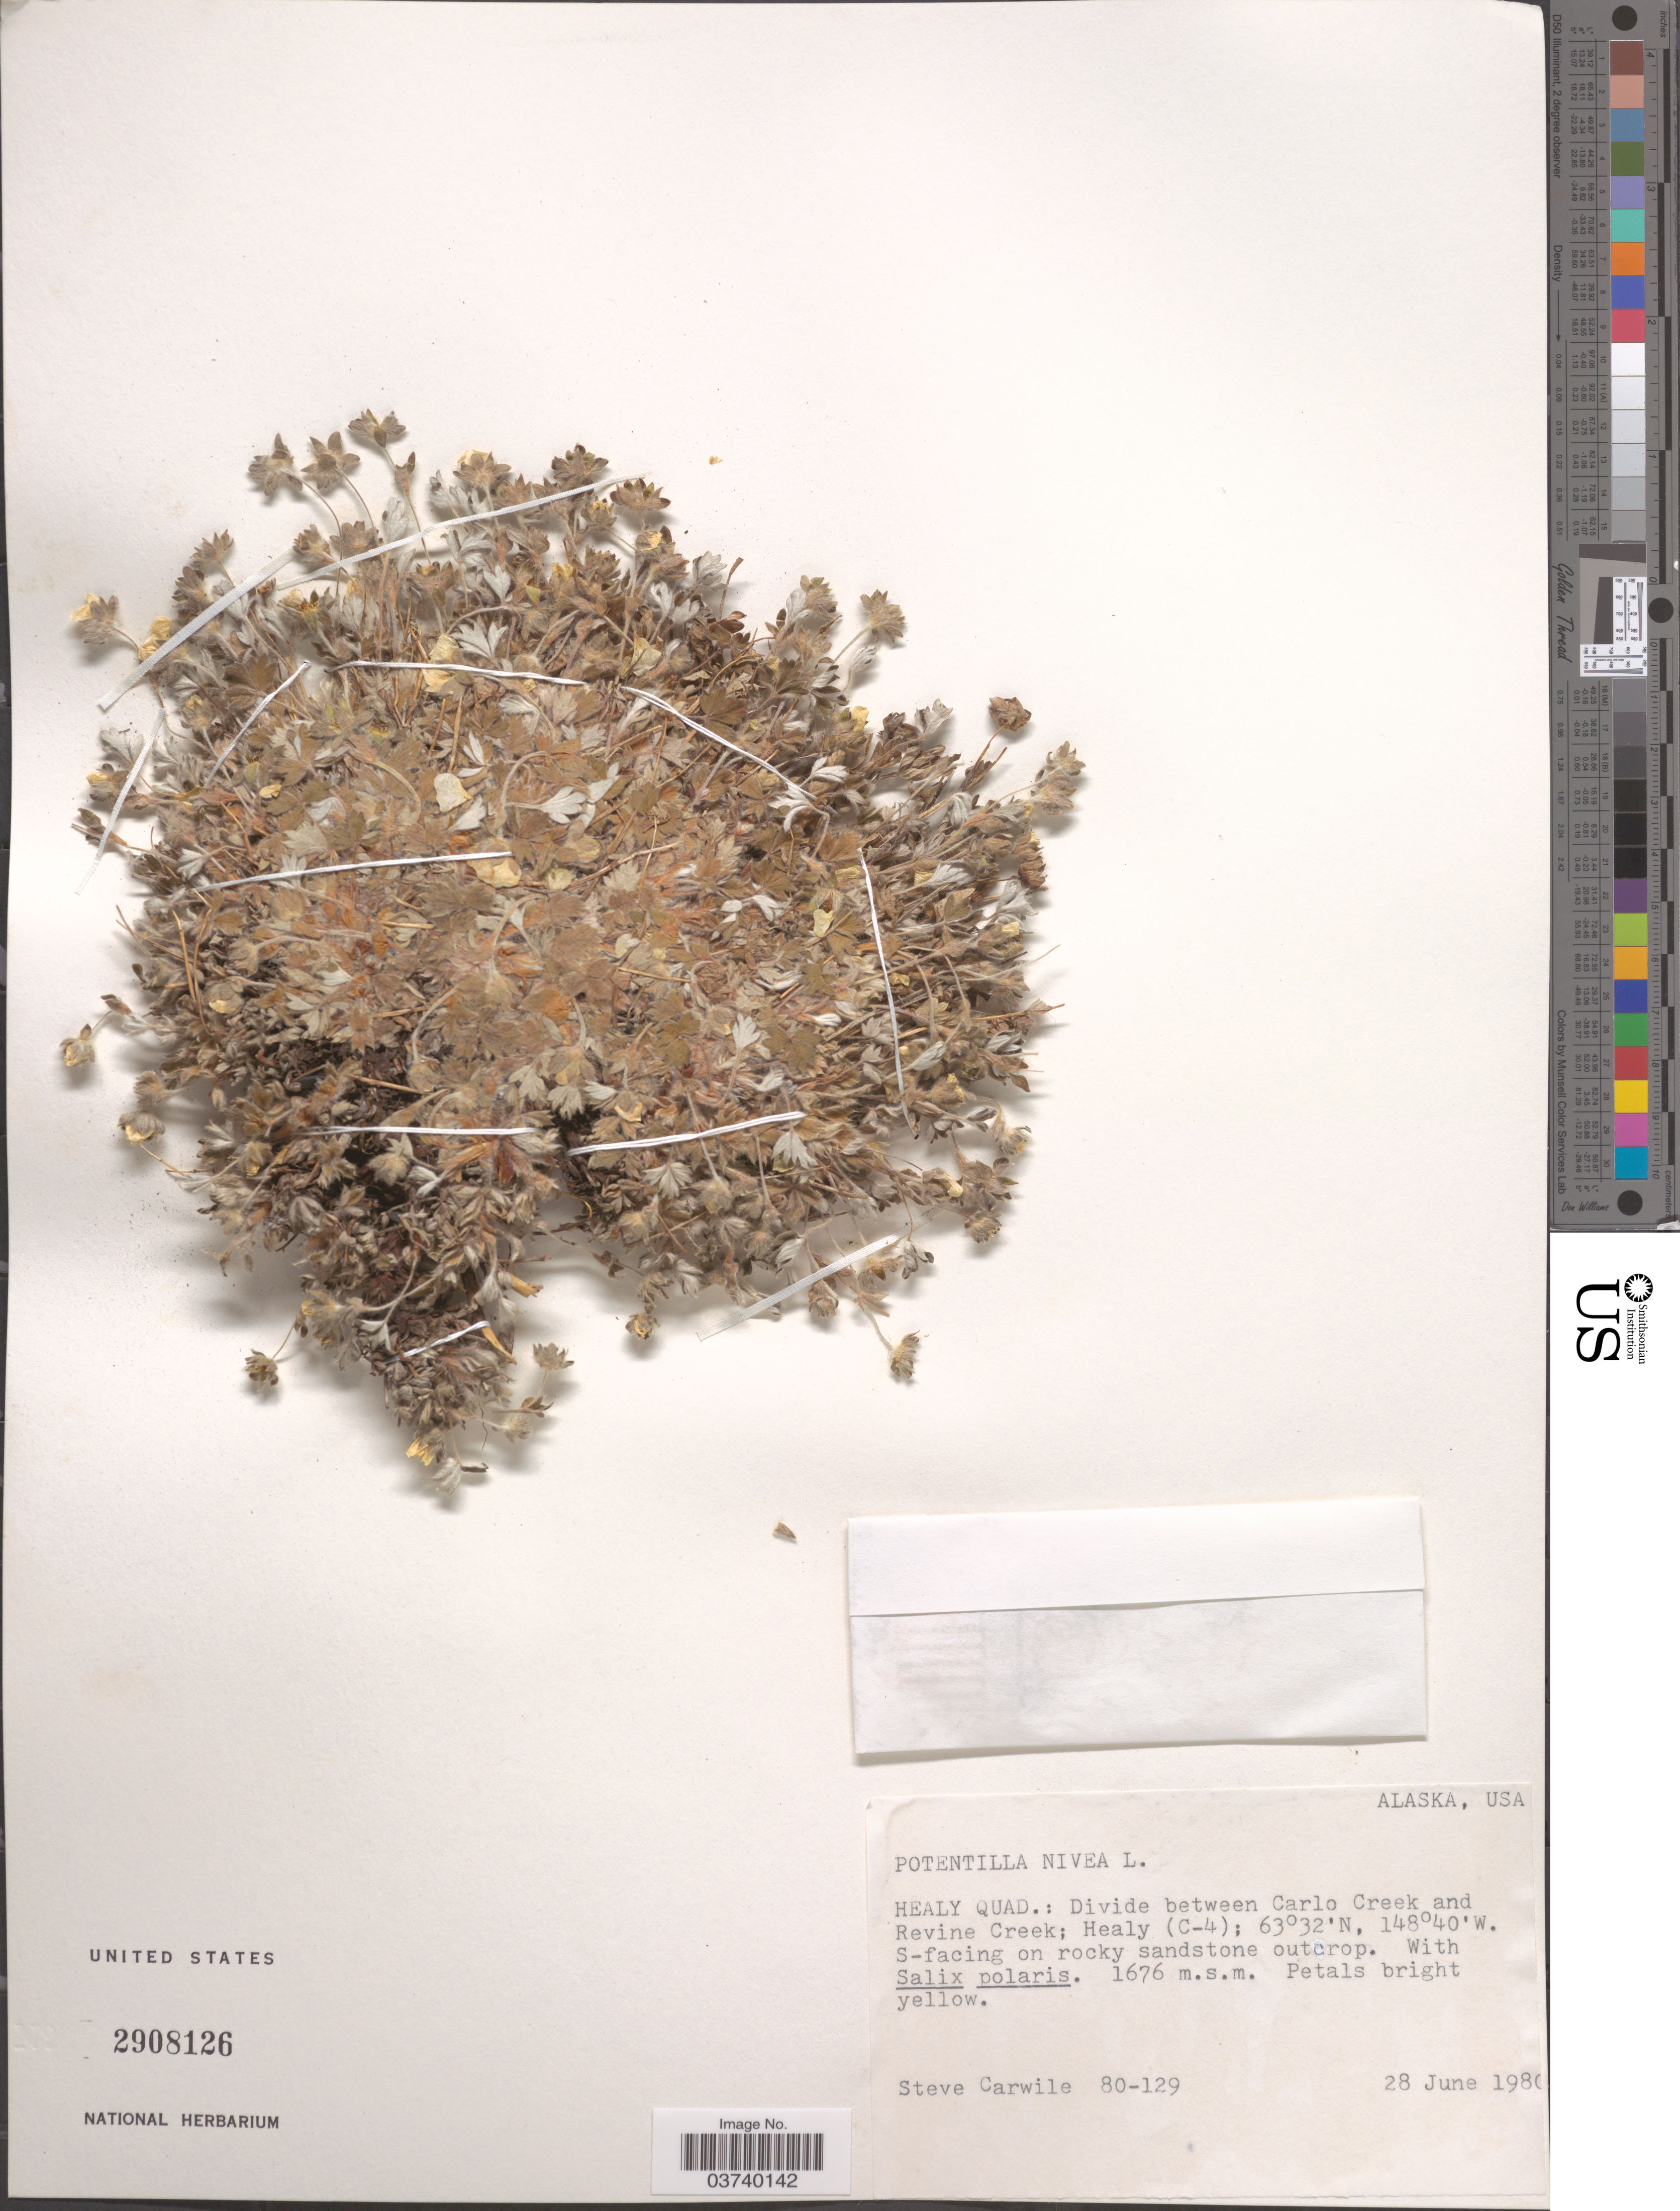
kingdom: Plantae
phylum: Tracheophyta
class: Magnoliopsida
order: Rosales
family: Rosaceae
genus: Potentilla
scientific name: Potentilla nivea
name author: L.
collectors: S. Carwile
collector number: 80-129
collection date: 1980-06-28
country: United States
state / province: Alaska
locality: Healy Quad.: Divide between Carlo Creek and Revine Creek; Healy (C-4). S-facing on rocky sandstone outcrop.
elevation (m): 1676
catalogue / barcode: US 2908126